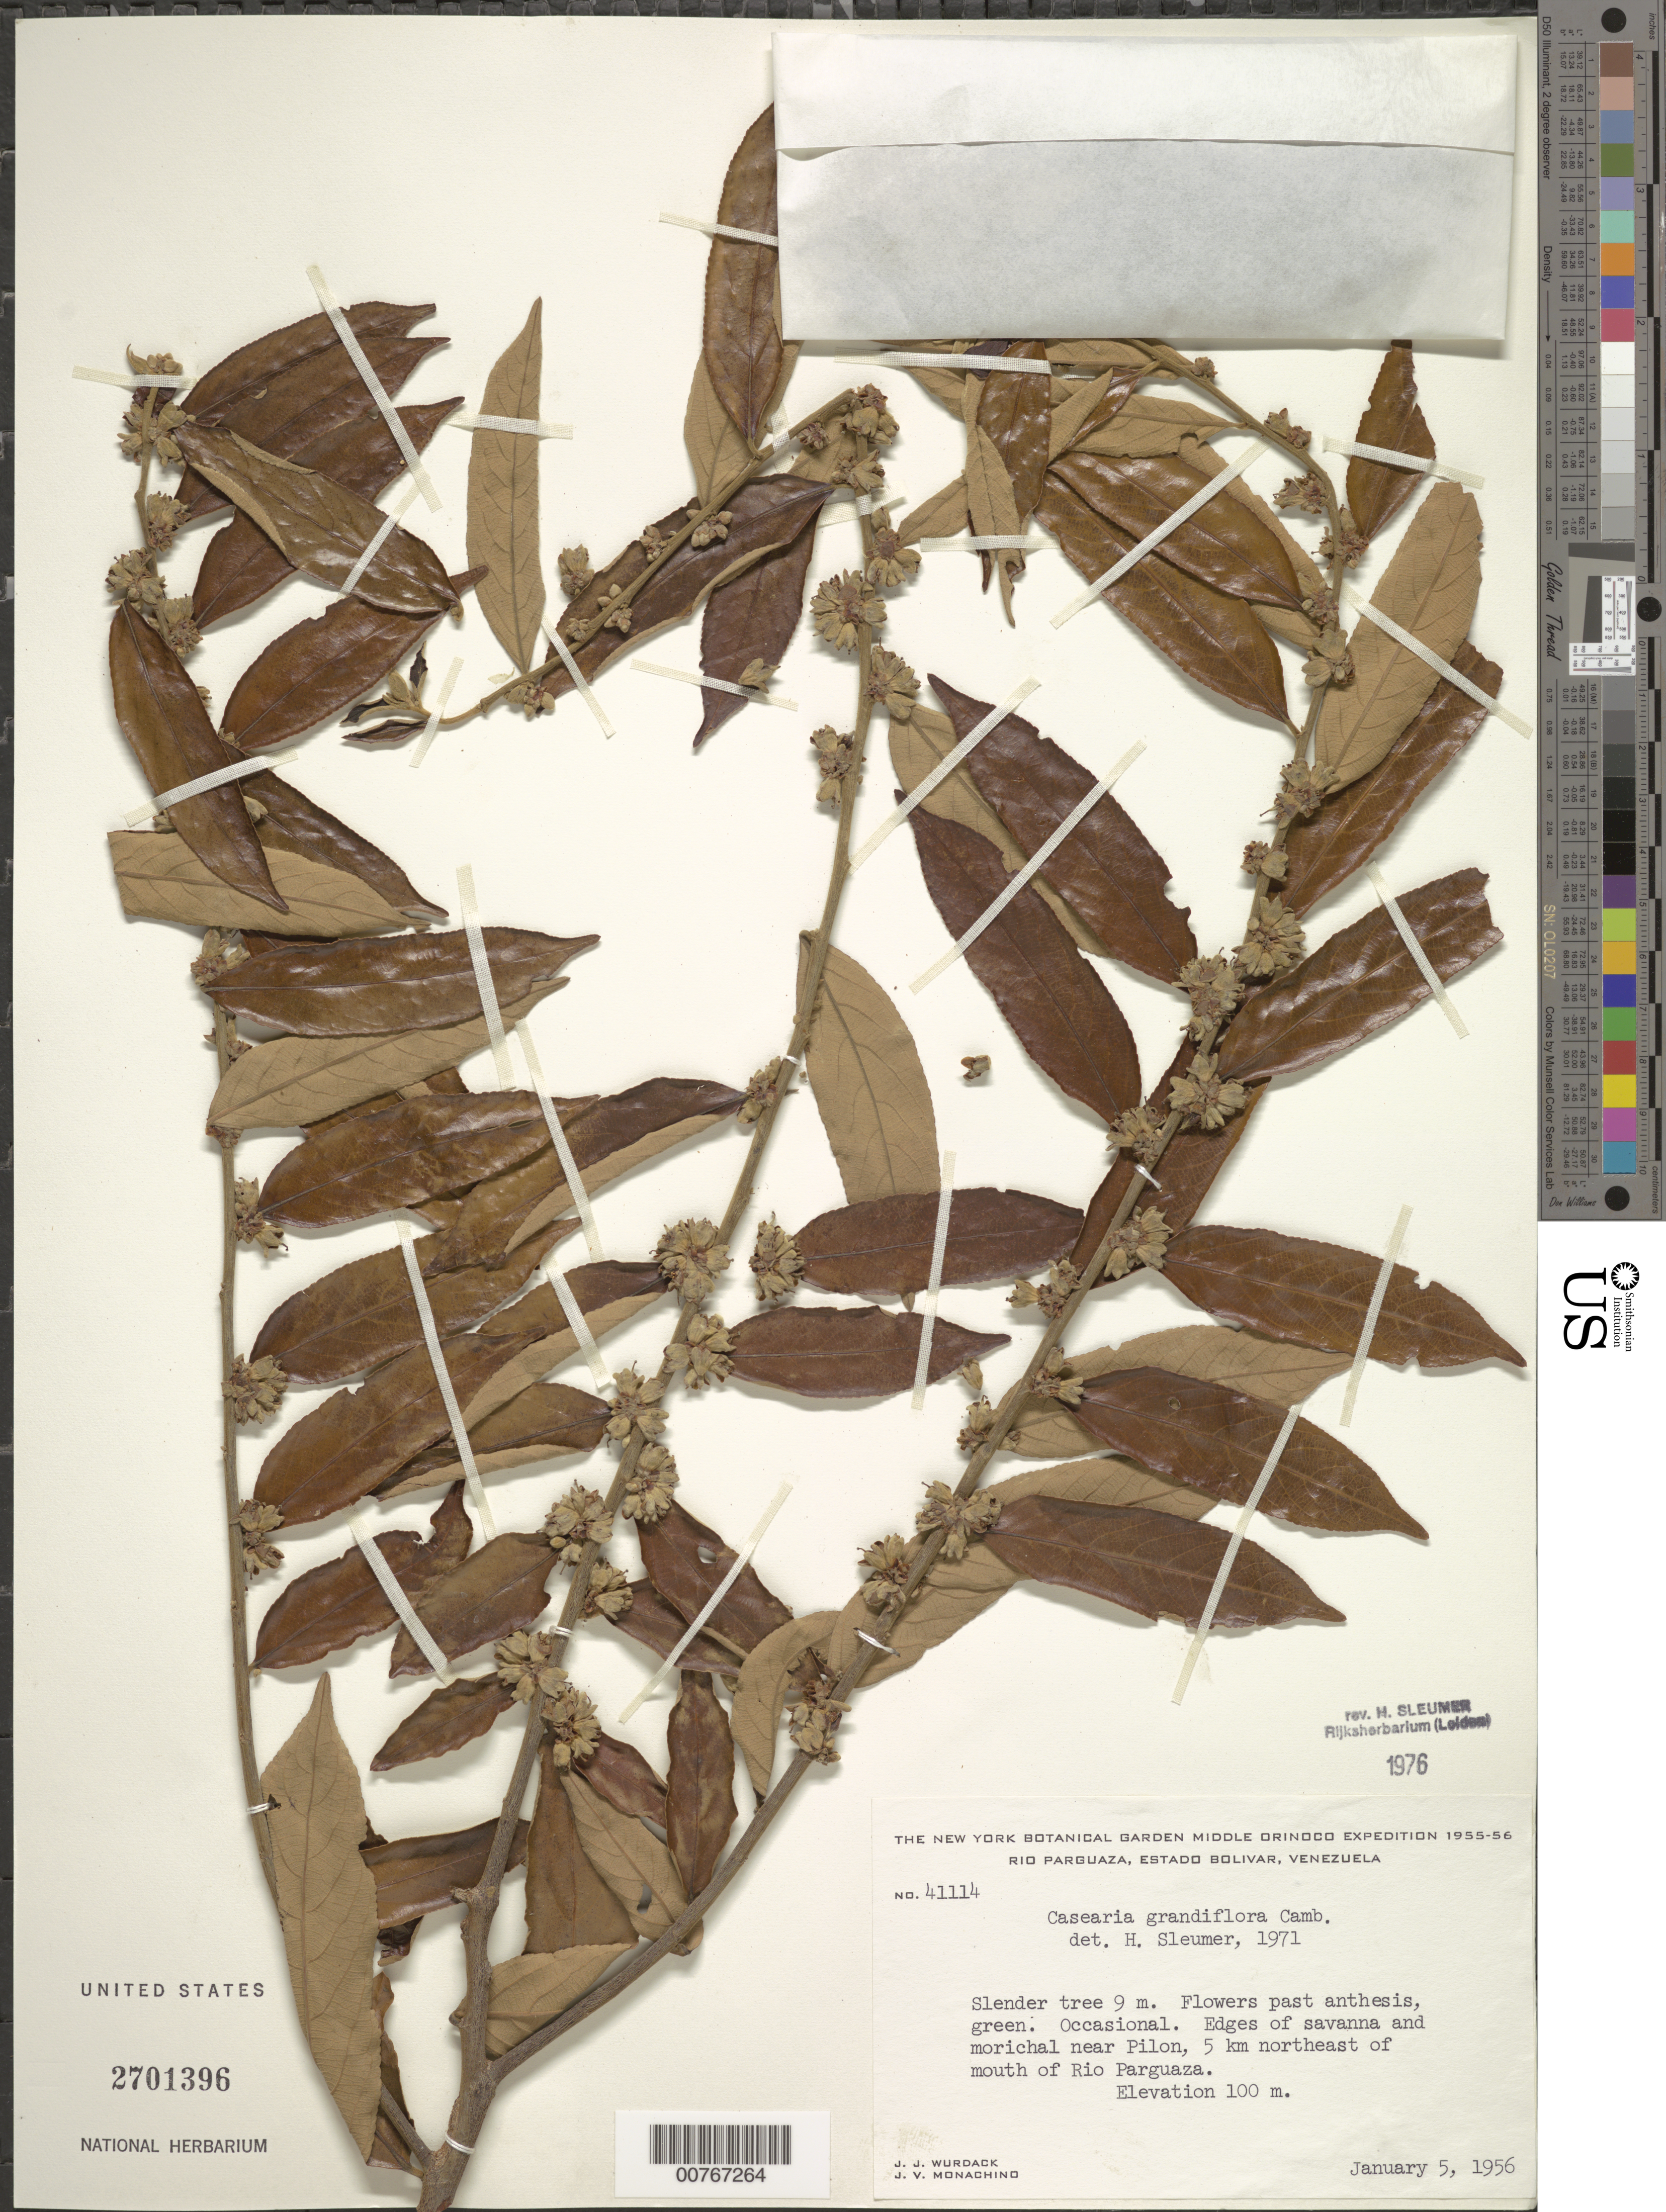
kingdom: Plantae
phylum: Tracheophyta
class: Magnoliopsida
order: Malpighiales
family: Salicaceae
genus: Casearia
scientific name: Casearia grandiflora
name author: Cambess.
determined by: Sleumer, H. O.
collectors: J. J. Wurdack & J. V. Monachino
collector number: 41114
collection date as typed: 5-Jan-56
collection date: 1956-01-05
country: Venezuela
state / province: Bolívar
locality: Pilon, near; 5 km NE of mouth of Río Parguaza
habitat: Edges of savanna and morichal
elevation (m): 100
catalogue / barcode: US 2701396